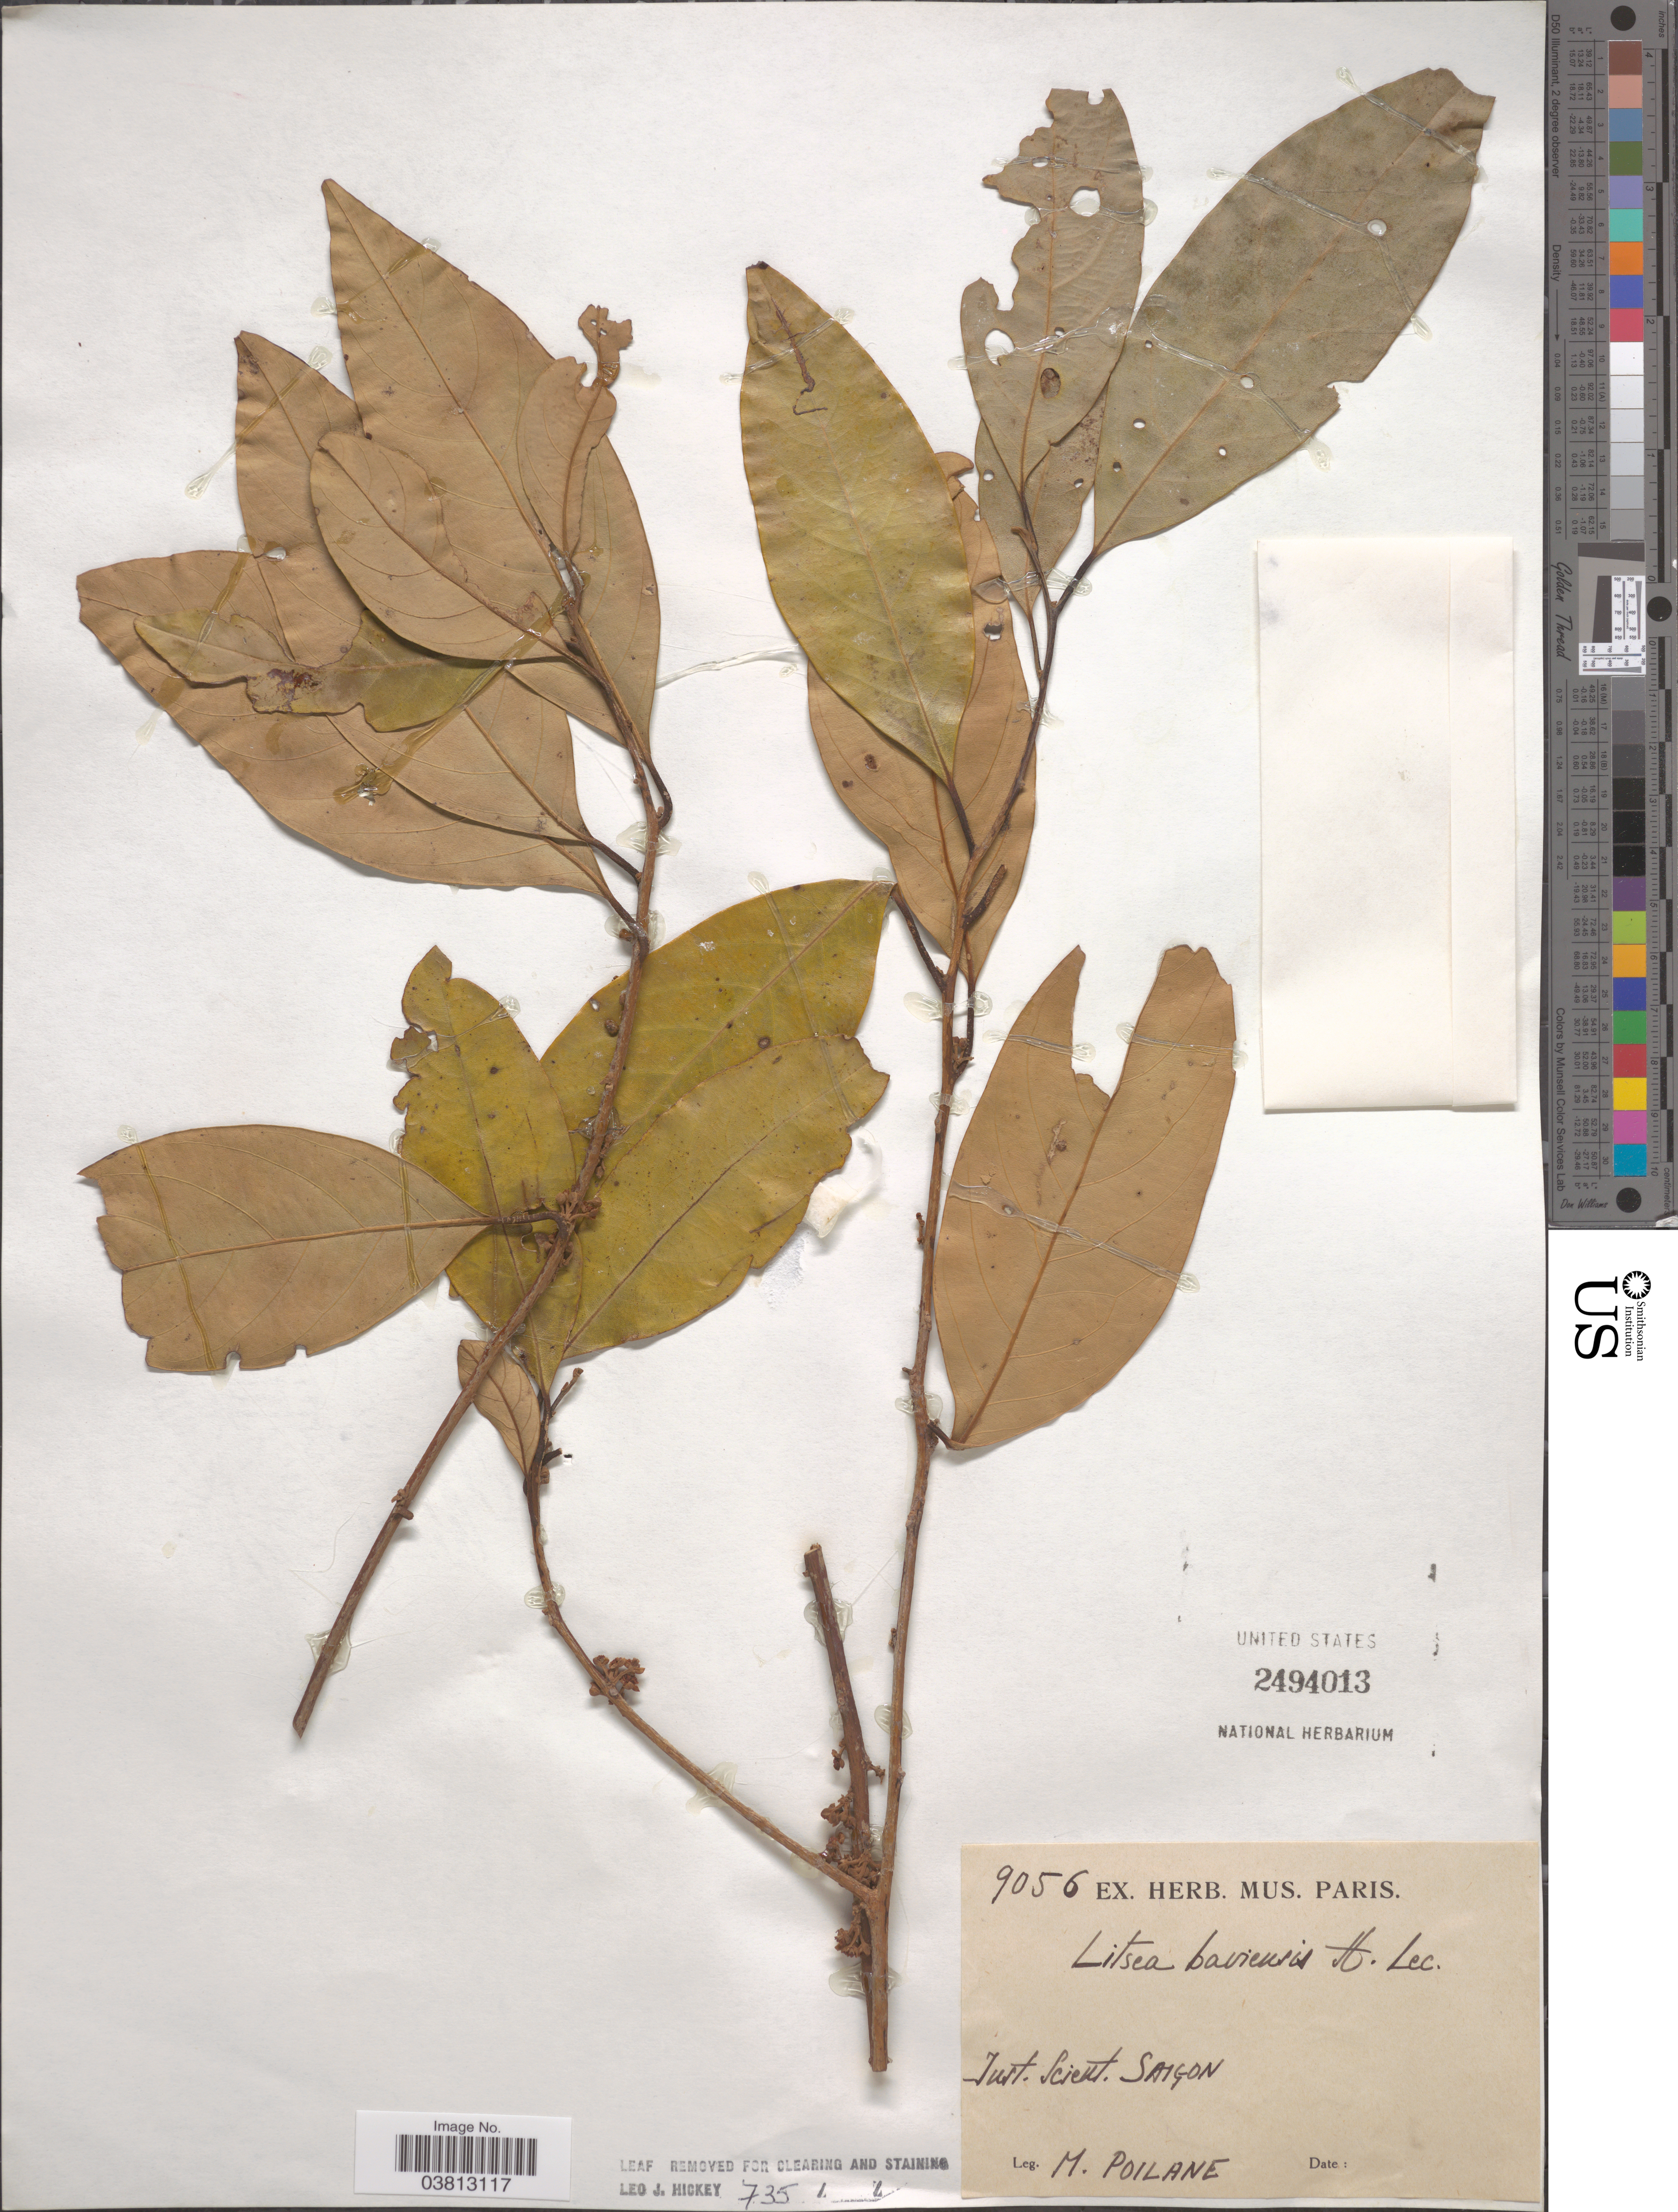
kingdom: Plantae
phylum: Tracheophyta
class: Magnoliopsida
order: Laurales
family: Lauraceae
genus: Litsea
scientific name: Litsea baviensis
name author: Lecomte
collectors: M. Poilane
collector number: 9056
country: Vietnam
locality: Inst. Scient. Saigon.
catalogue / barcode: US 2494013